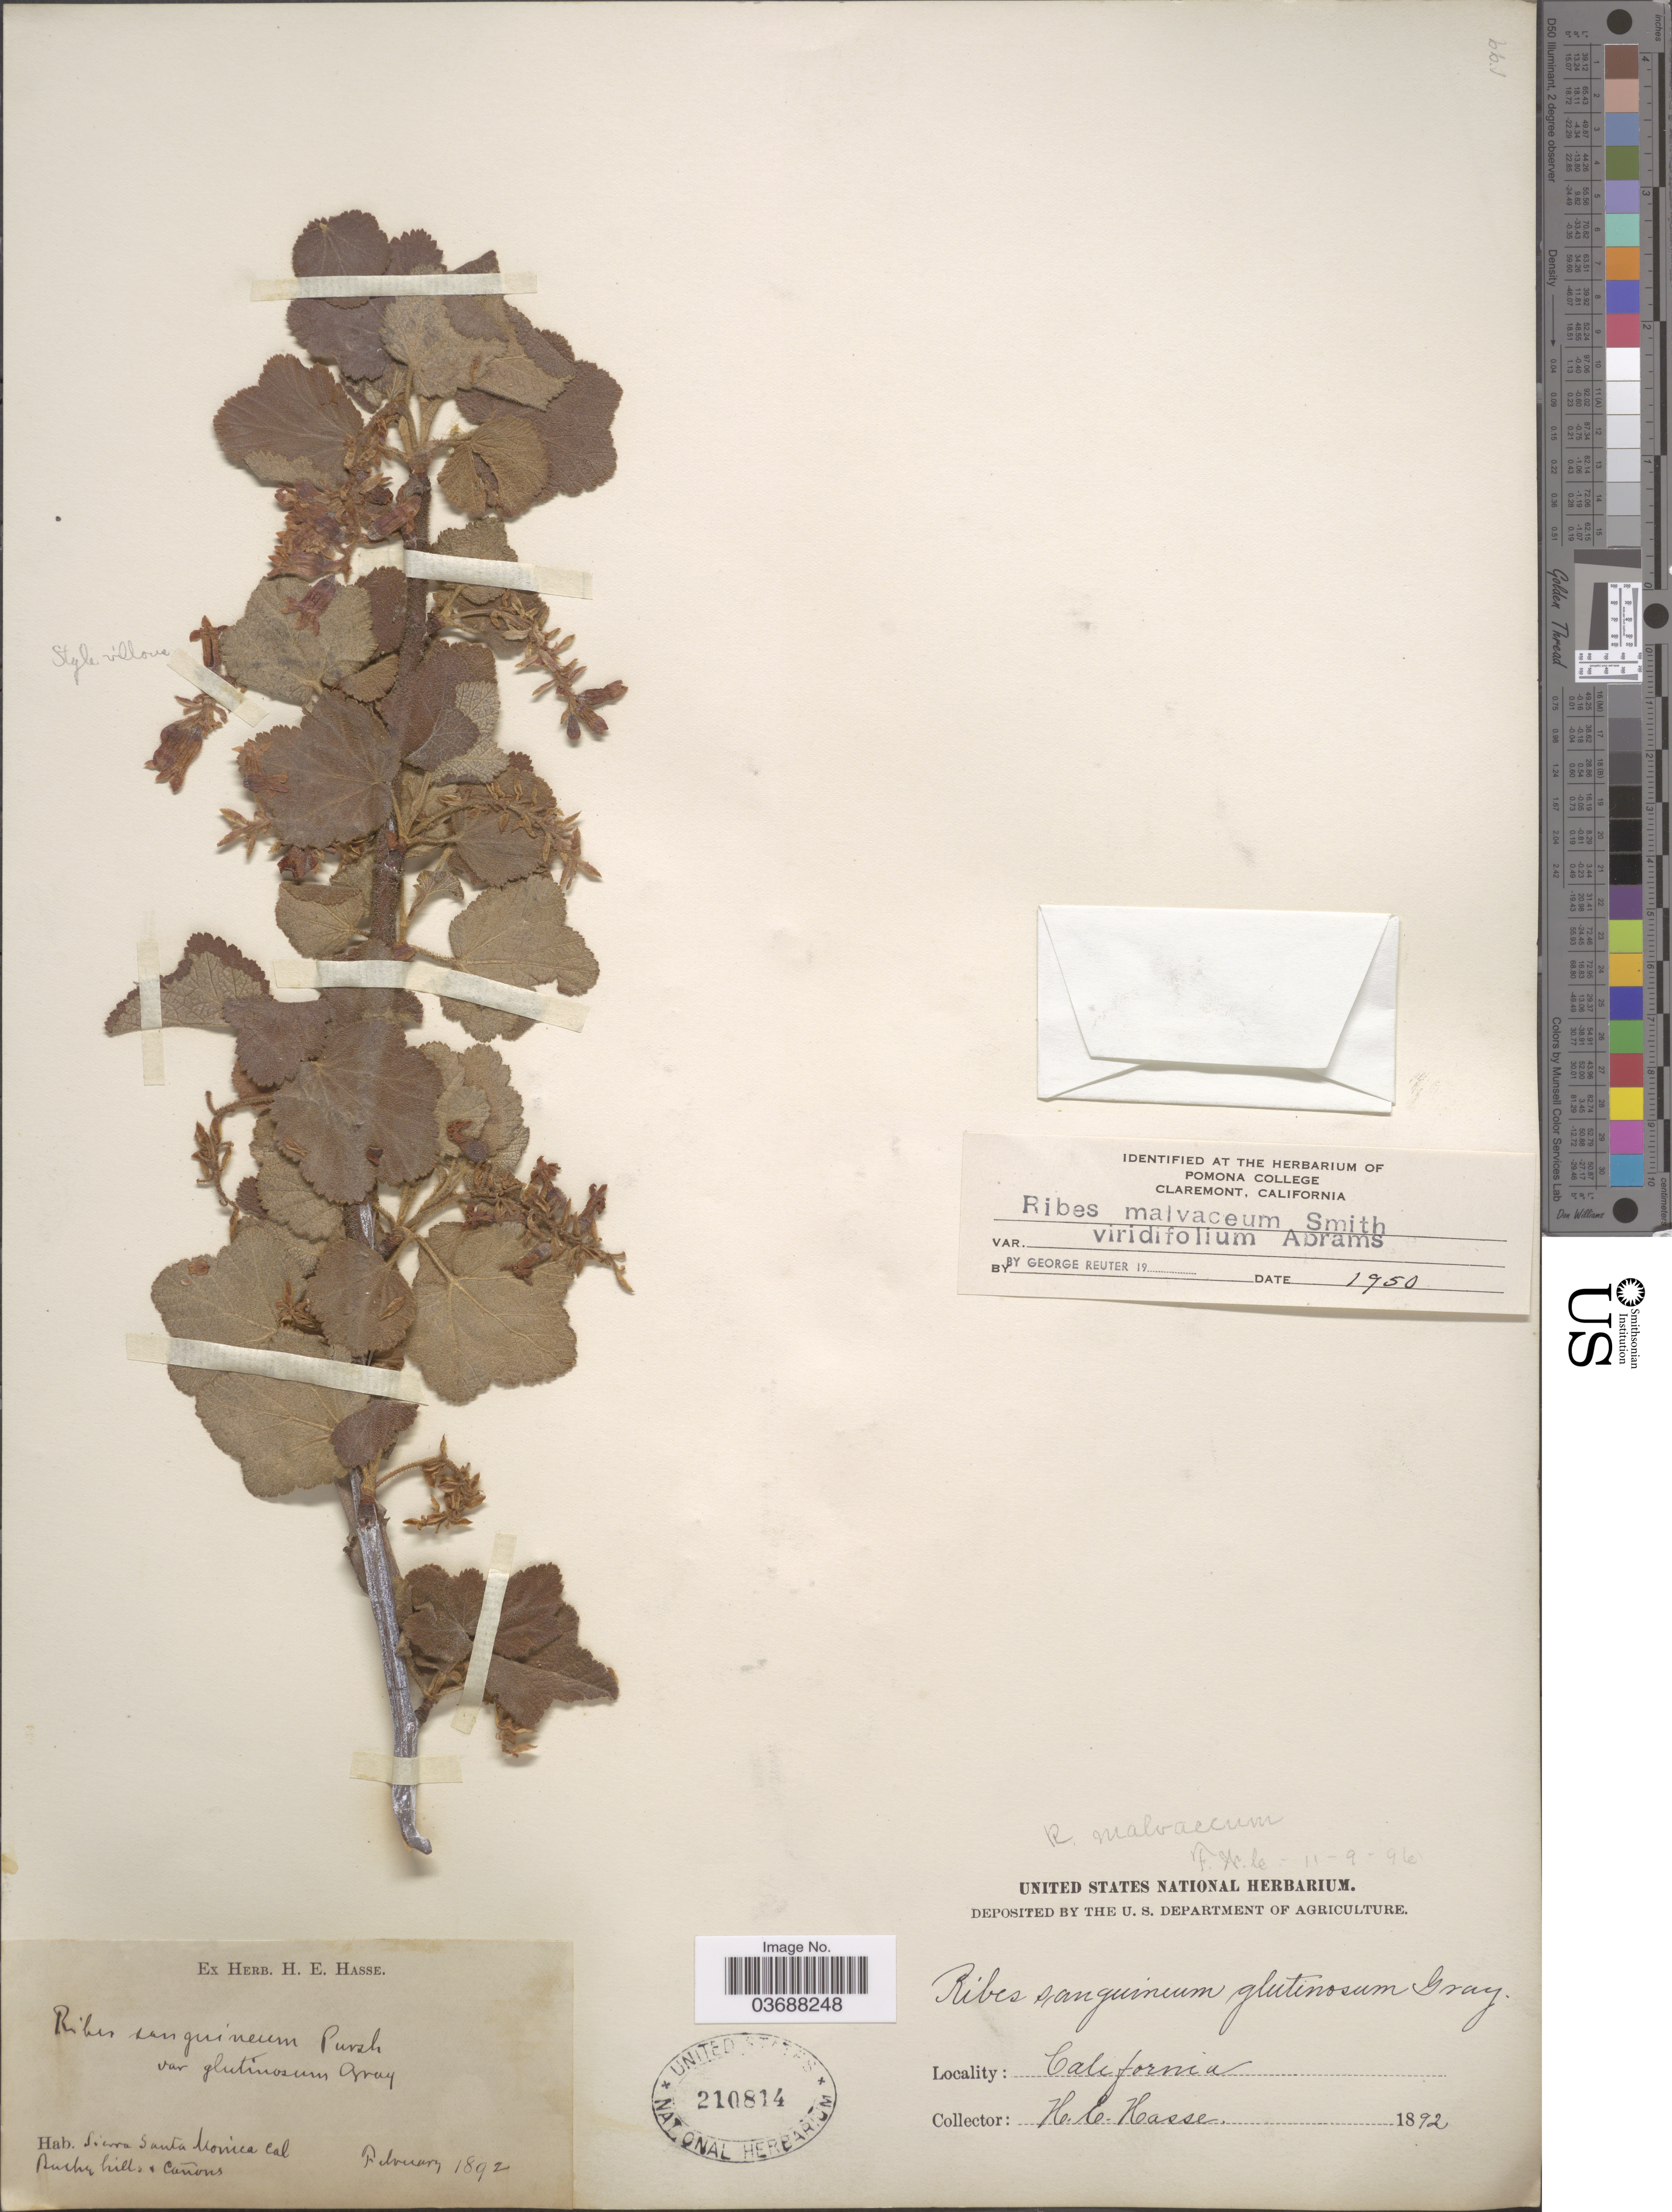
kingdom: Plantae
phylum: Tracheophyta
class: Magnoliopsida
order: Saxifragales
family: Grossulariaceae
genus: Ribes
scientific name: Ribes malvaceum var. viridifolium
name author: Abrams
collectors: H. E. Hasse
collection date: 1892-02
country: United States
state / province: California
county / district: Los Angeles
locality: Sierra Santa Monica. Rocky hills & Cañons.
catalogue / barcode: US 210814